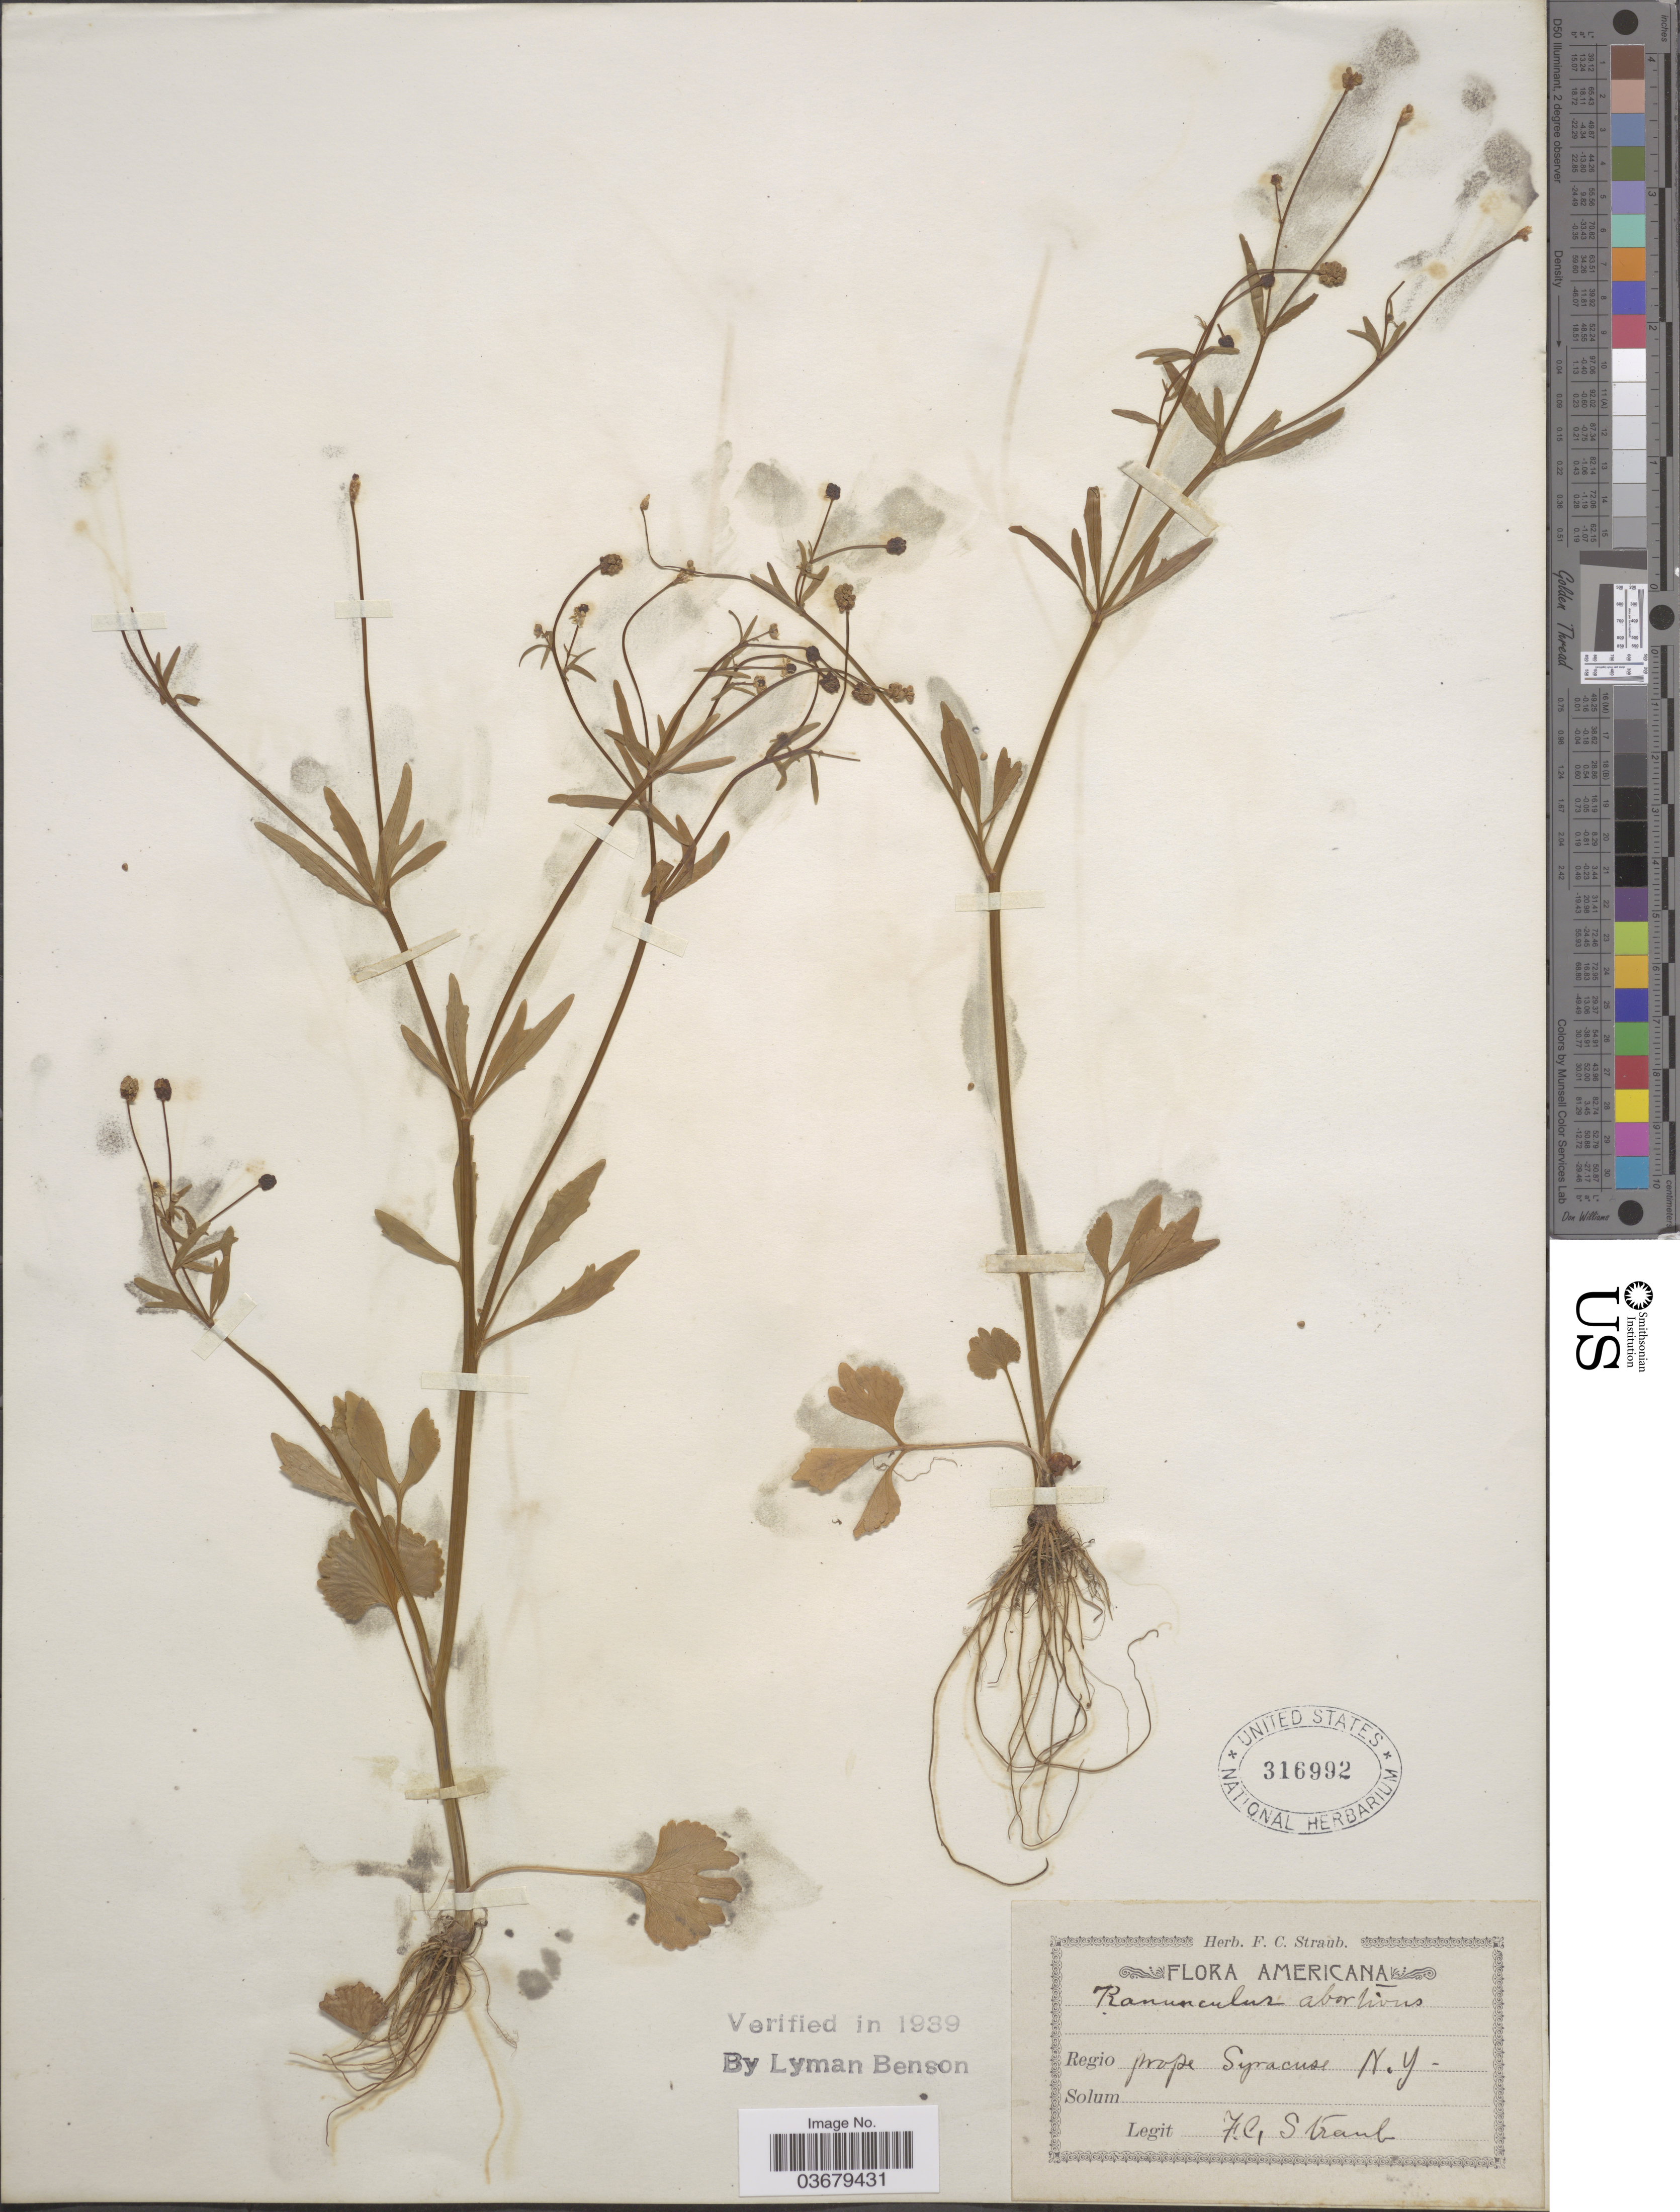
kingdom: Plantae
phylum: Tracheophyta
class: Magnoliopsida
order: Ranunculales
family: Ranunculaceae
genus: Ranunculus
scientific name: Ranunculus abortivus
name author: L.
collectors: F. Straub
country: United States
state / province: New York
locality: Regio prope Syracuse.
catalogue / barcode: US 316992